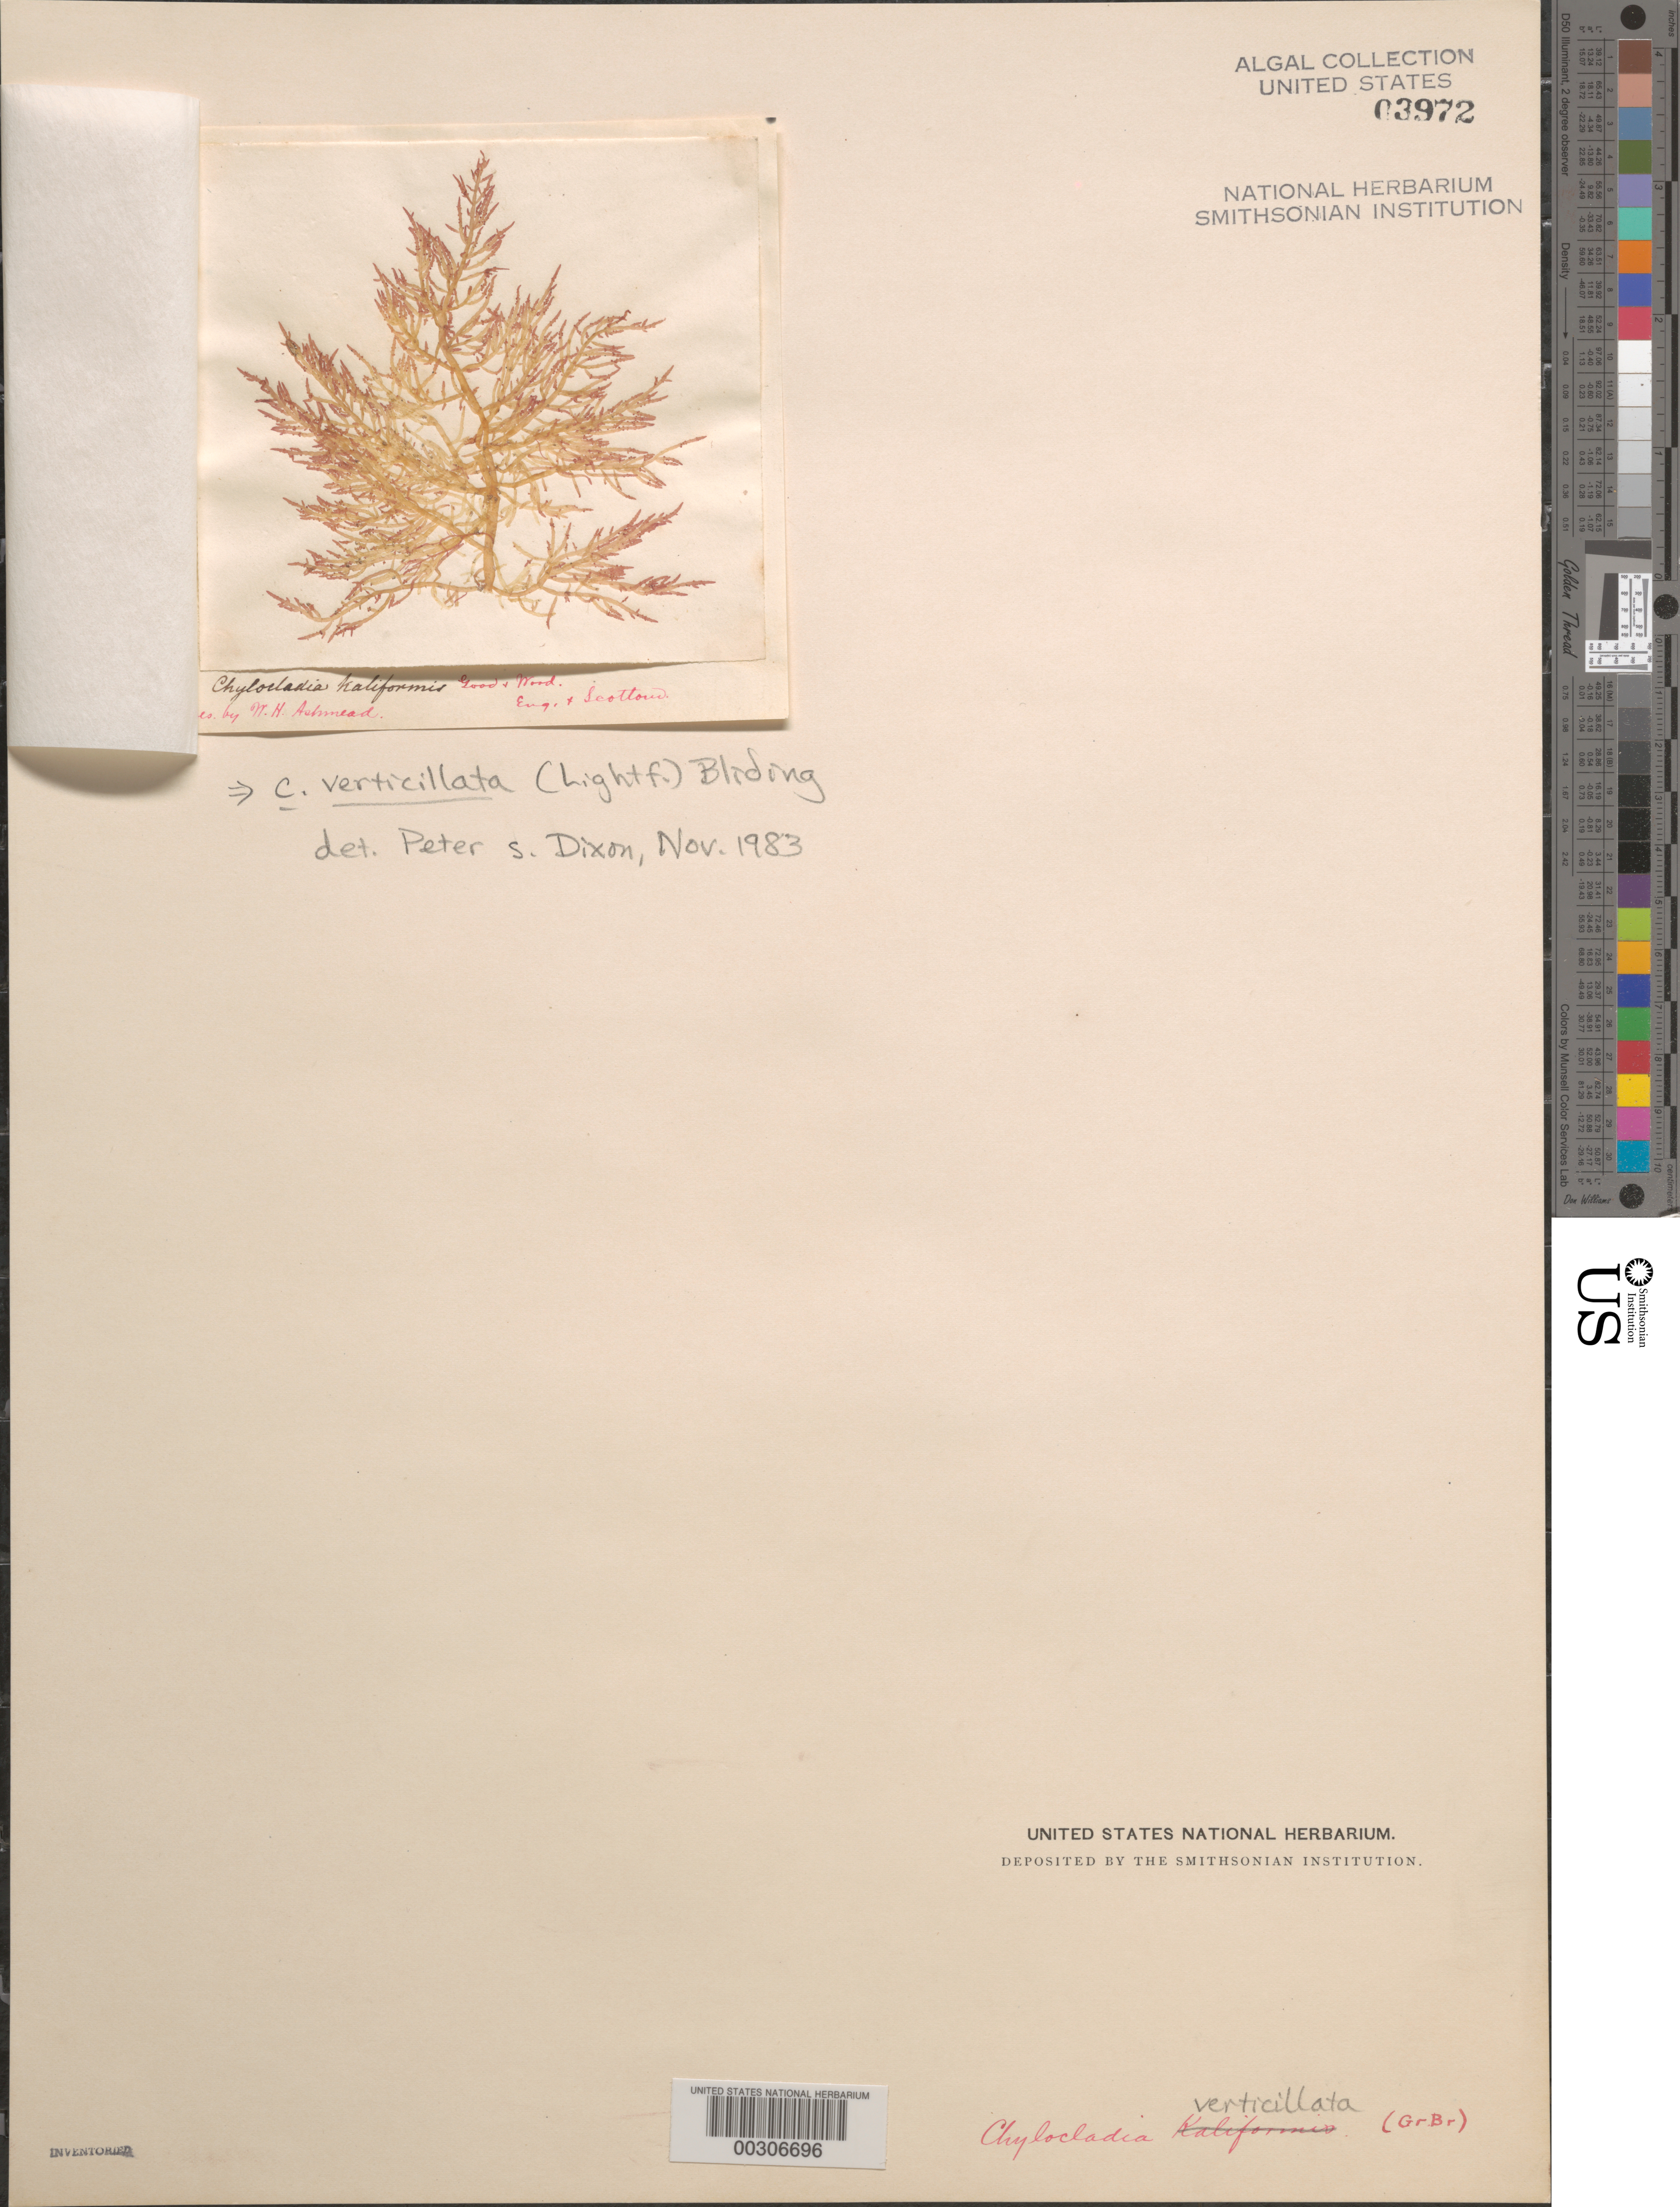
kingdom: Plantae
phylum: Rhodophyta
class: Florideophyceae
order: Rhodymeniales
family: Champiaceae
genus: Chylocladia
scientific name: Chylocladia verticillata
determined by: Dixon, P. S.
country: United Kingdom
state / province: England / Scotland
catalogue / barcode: US 3972